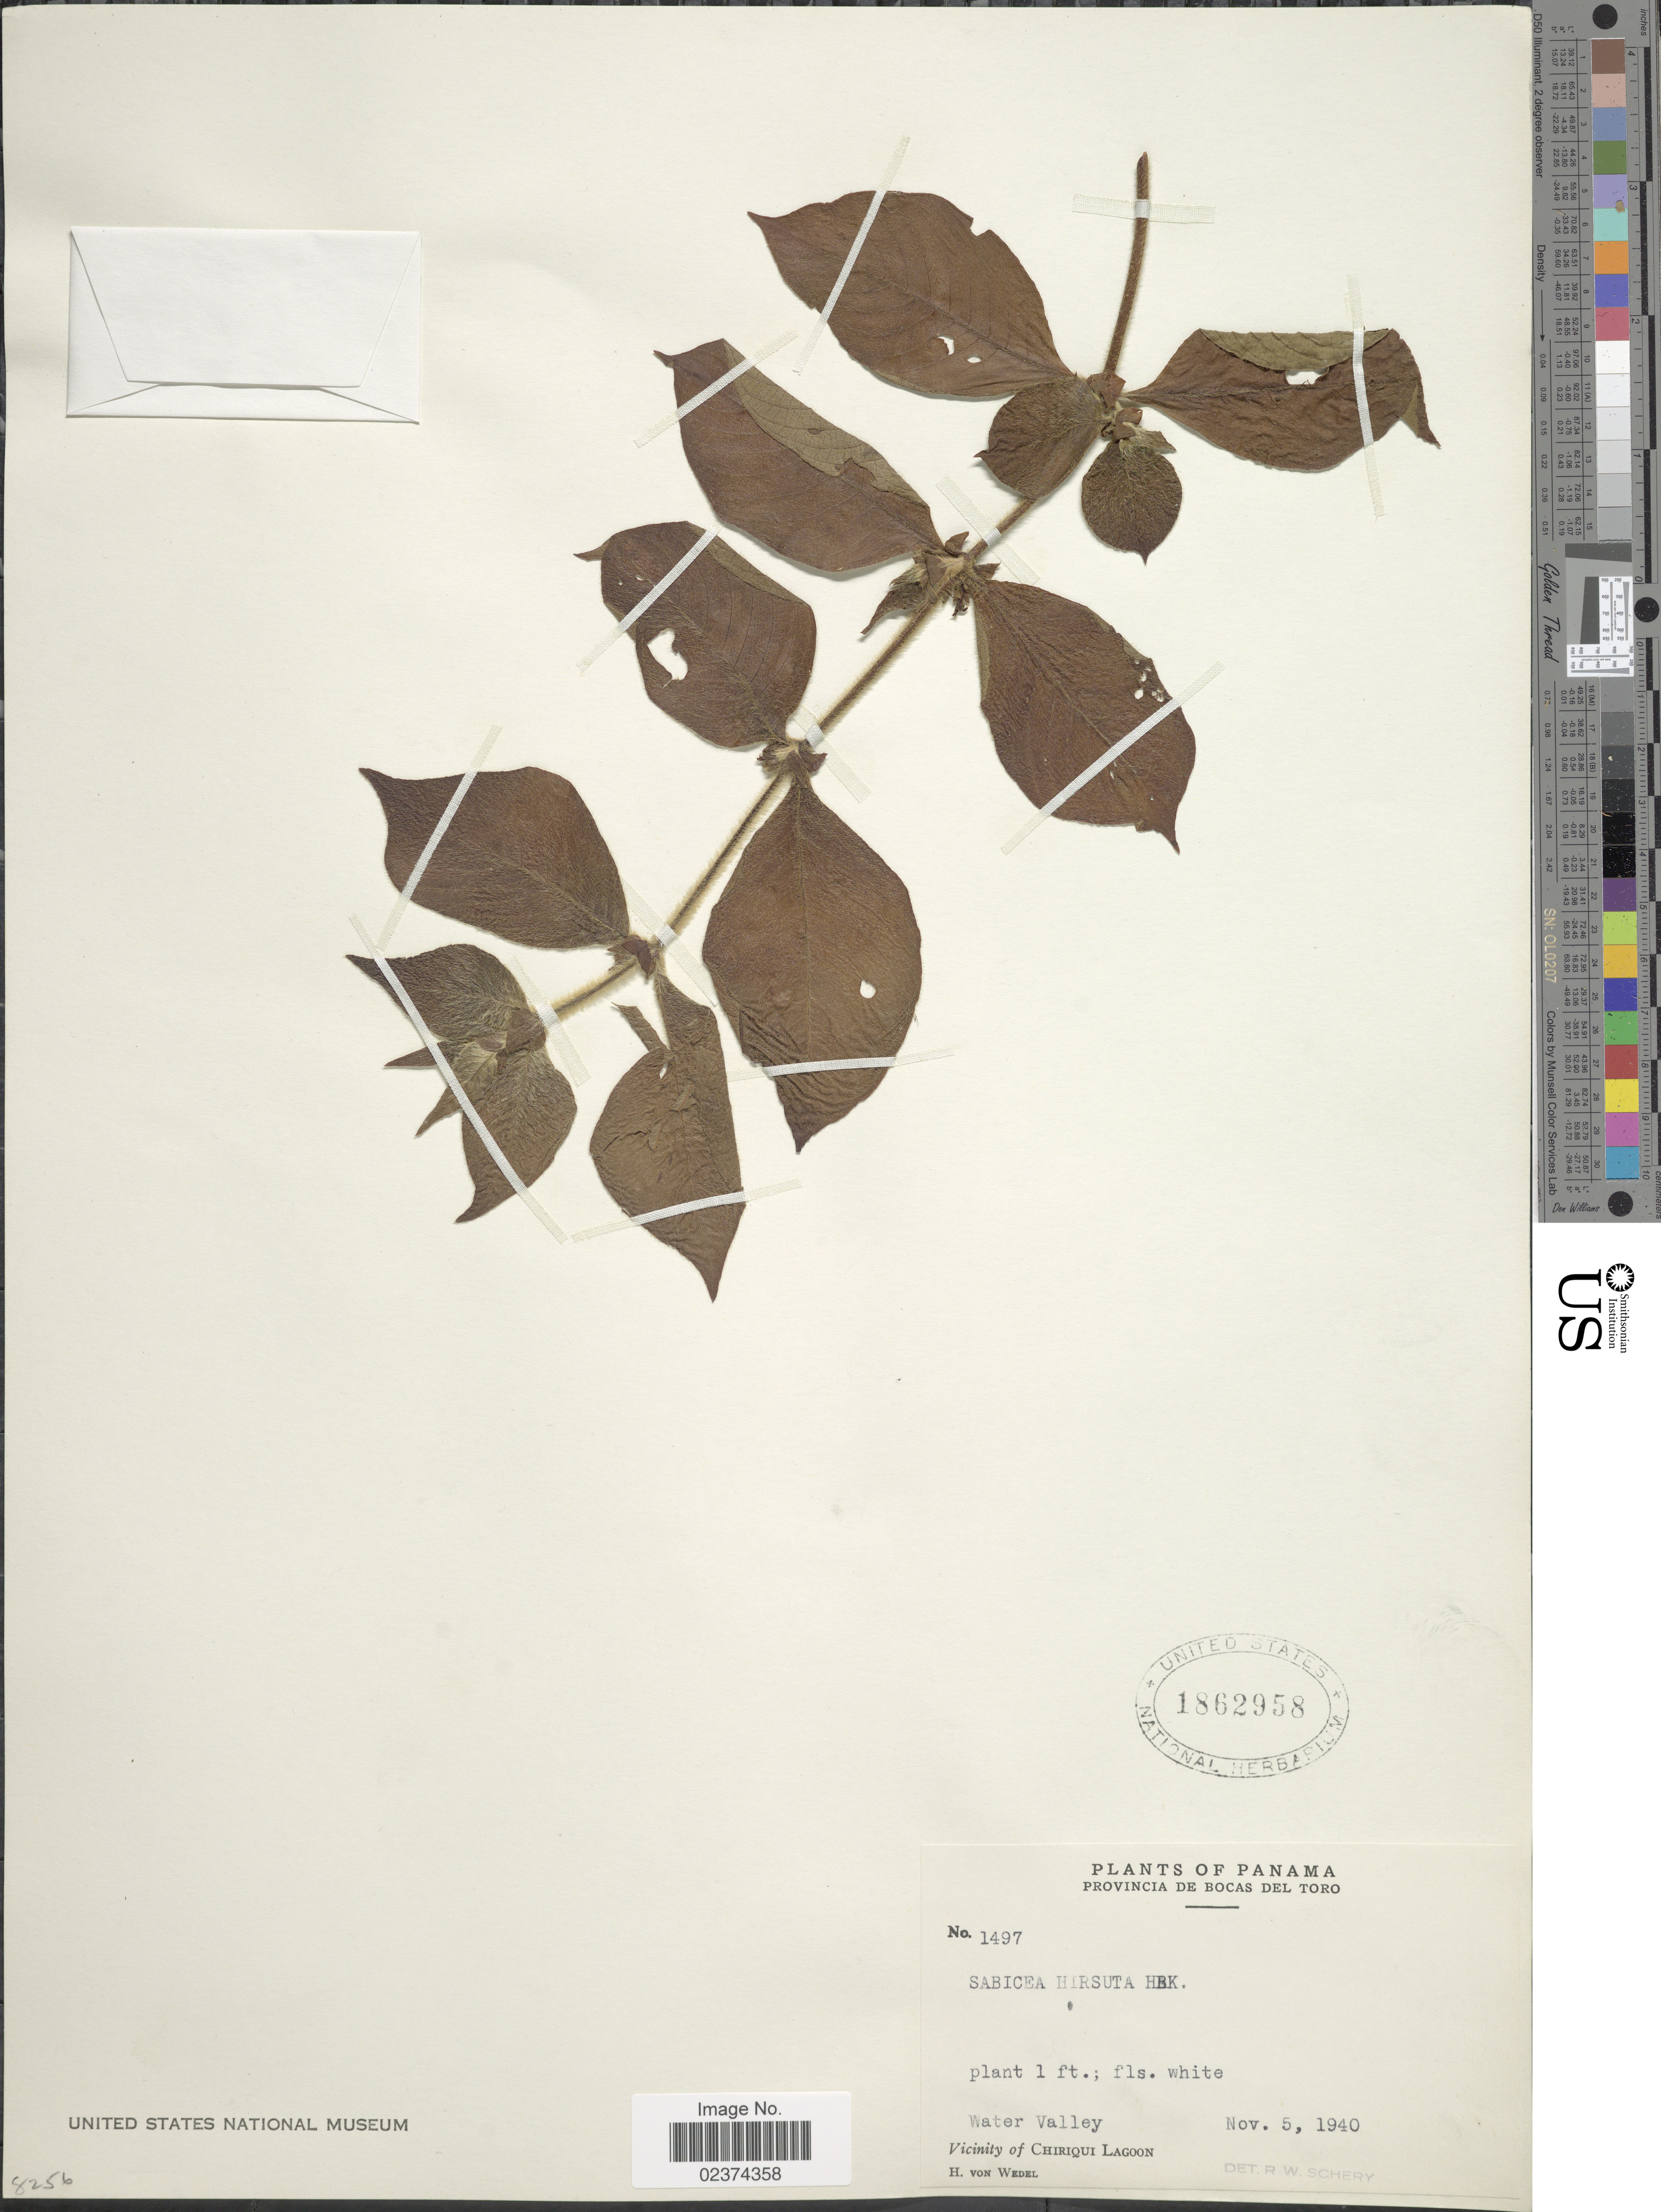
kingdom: Plantae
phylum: Tracheophyta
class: Magnoliopsida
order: Gentianales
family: Rubiaceae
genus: Sabicea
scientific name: Sabicea hirsuta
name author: Kunth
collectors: H. von Wedel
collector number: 1497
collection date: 1940-11-05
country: Panama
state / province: Bocas del Toro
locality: Water Valley, Vicinity of Chiriqui Lagoon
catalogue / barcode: US 1862958